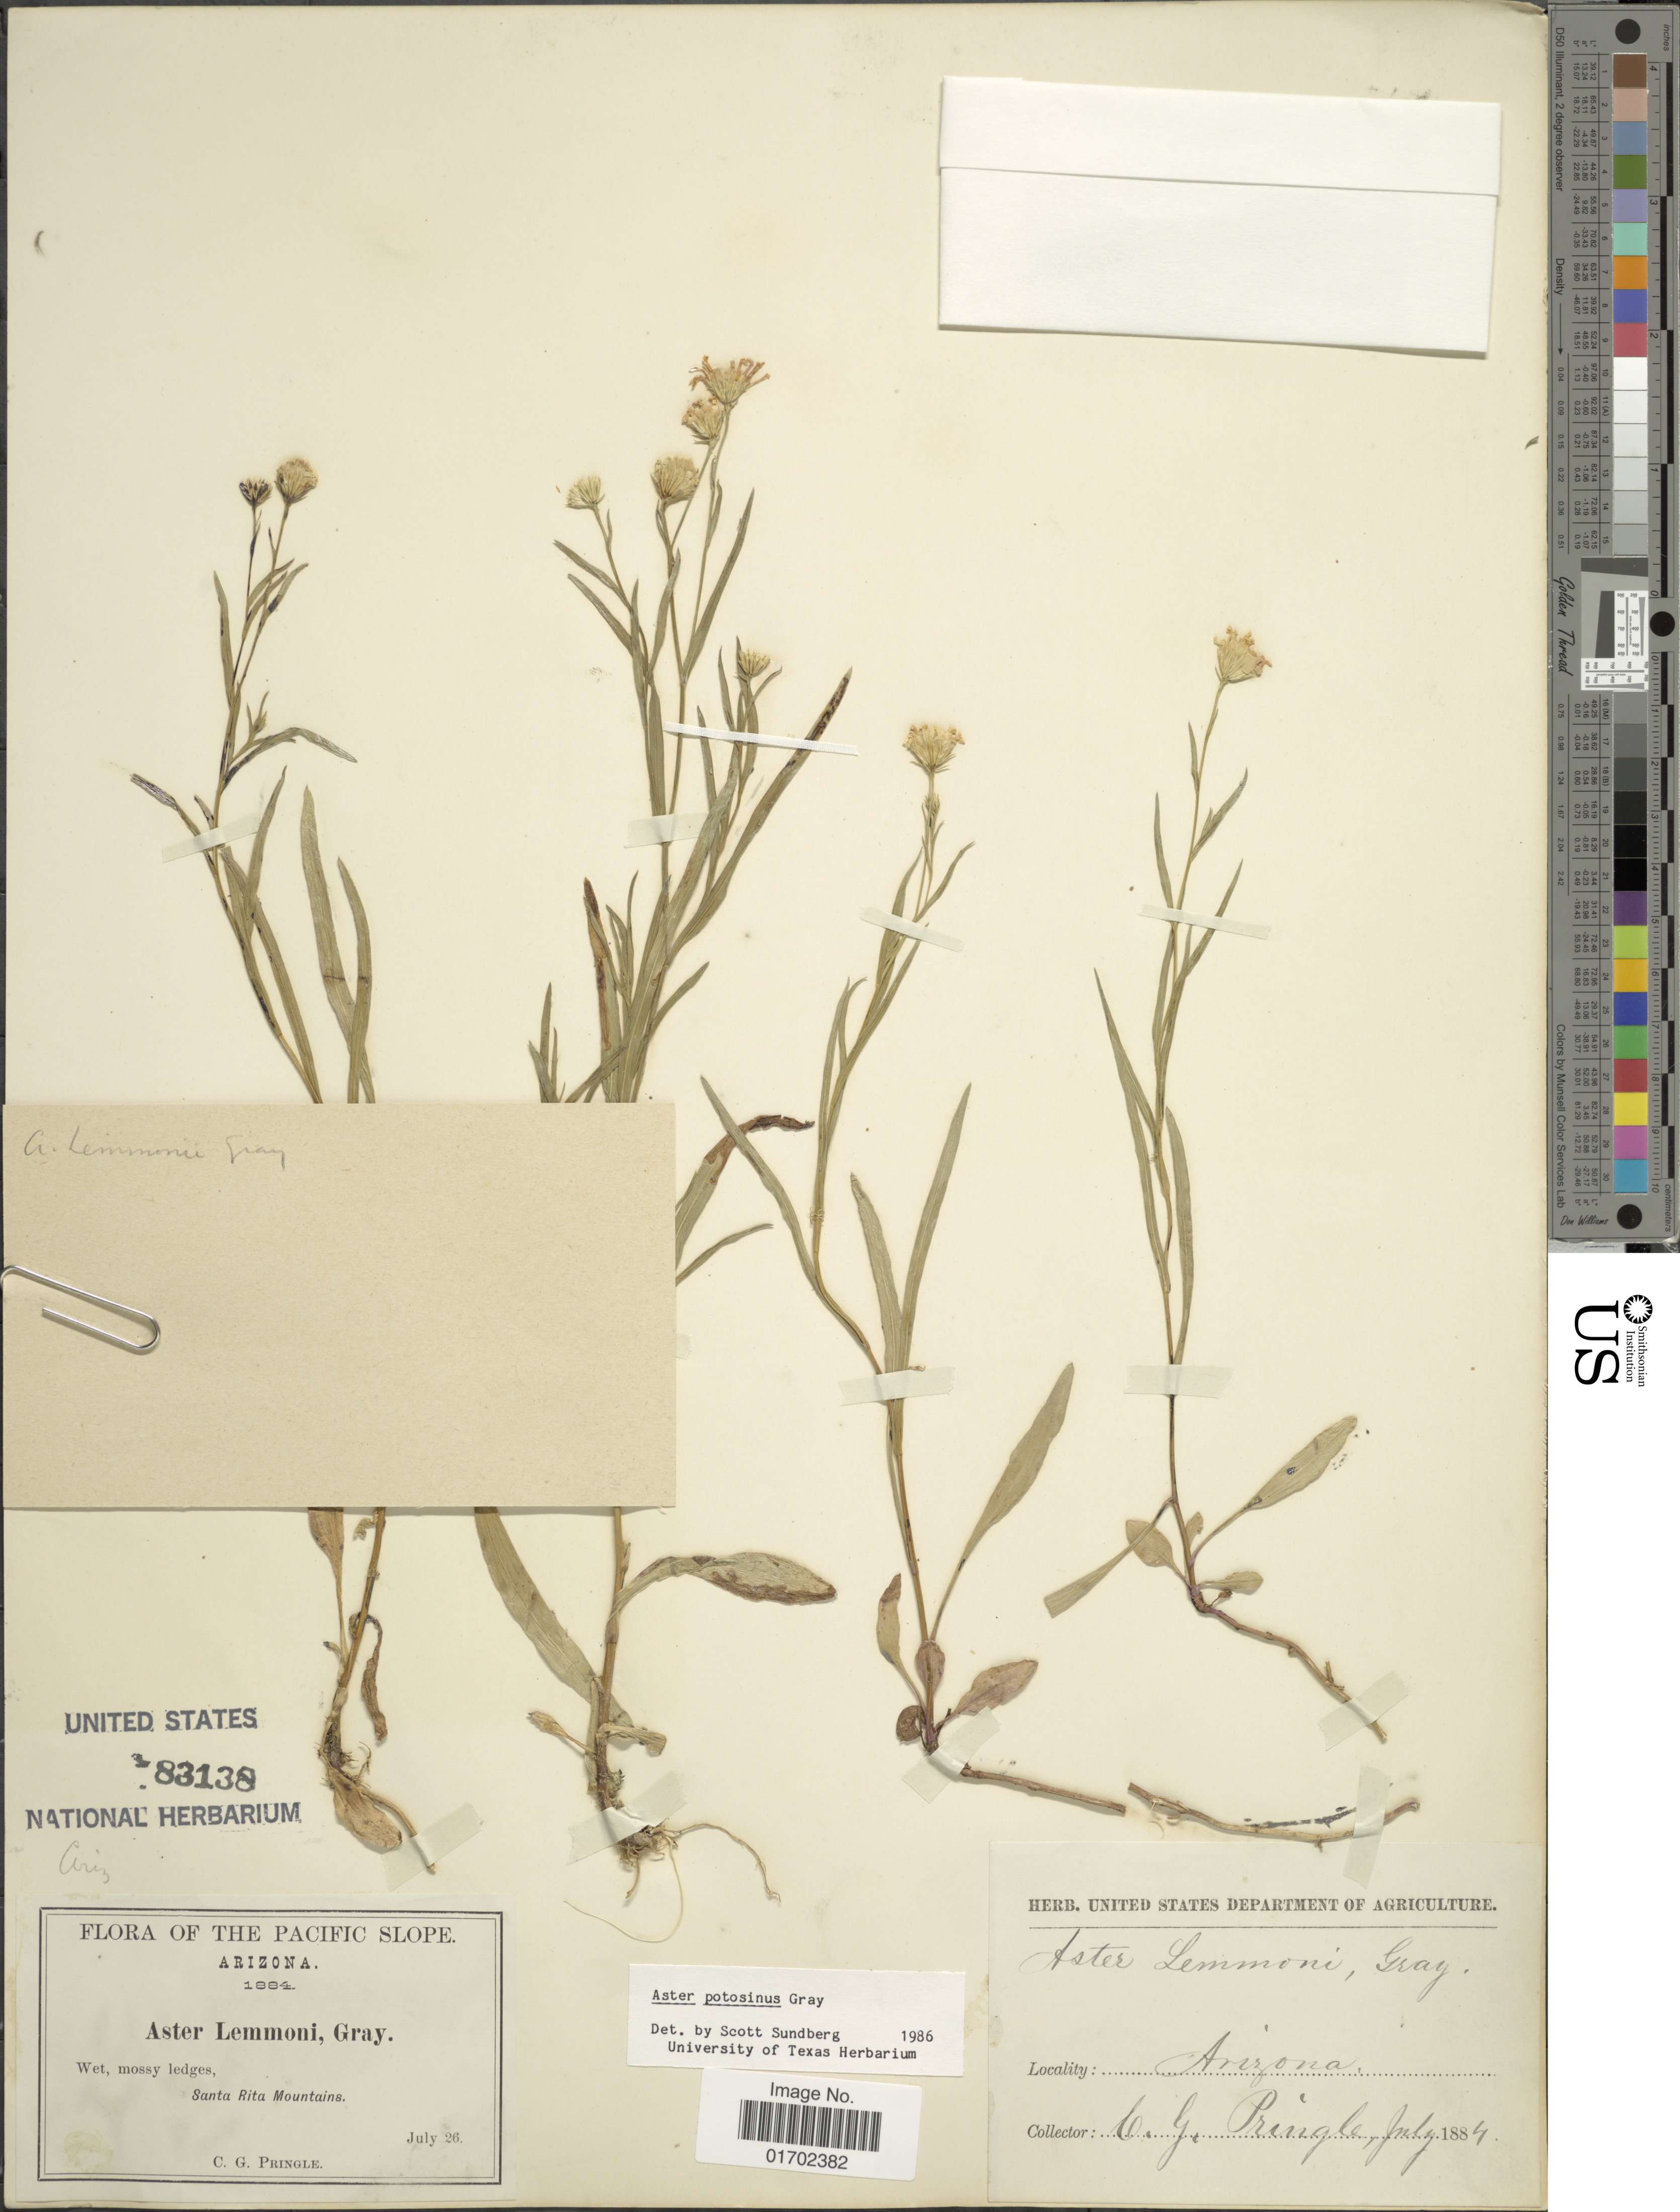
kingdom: Plantae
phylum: Tracheophyta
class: Magnoliopsida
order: Asterales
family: Asteraceae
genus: Symphyotrichum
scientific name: Symphyotrichum potosinum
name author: (A. Gray) G.L. Nesom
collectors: C. G. Pringle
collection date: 1884-07-26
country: United States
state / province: Arizona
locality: Pacific Slope. Arizona. Wet, mossy ledges, Santa Rita Mountains.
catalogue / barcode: US 83138